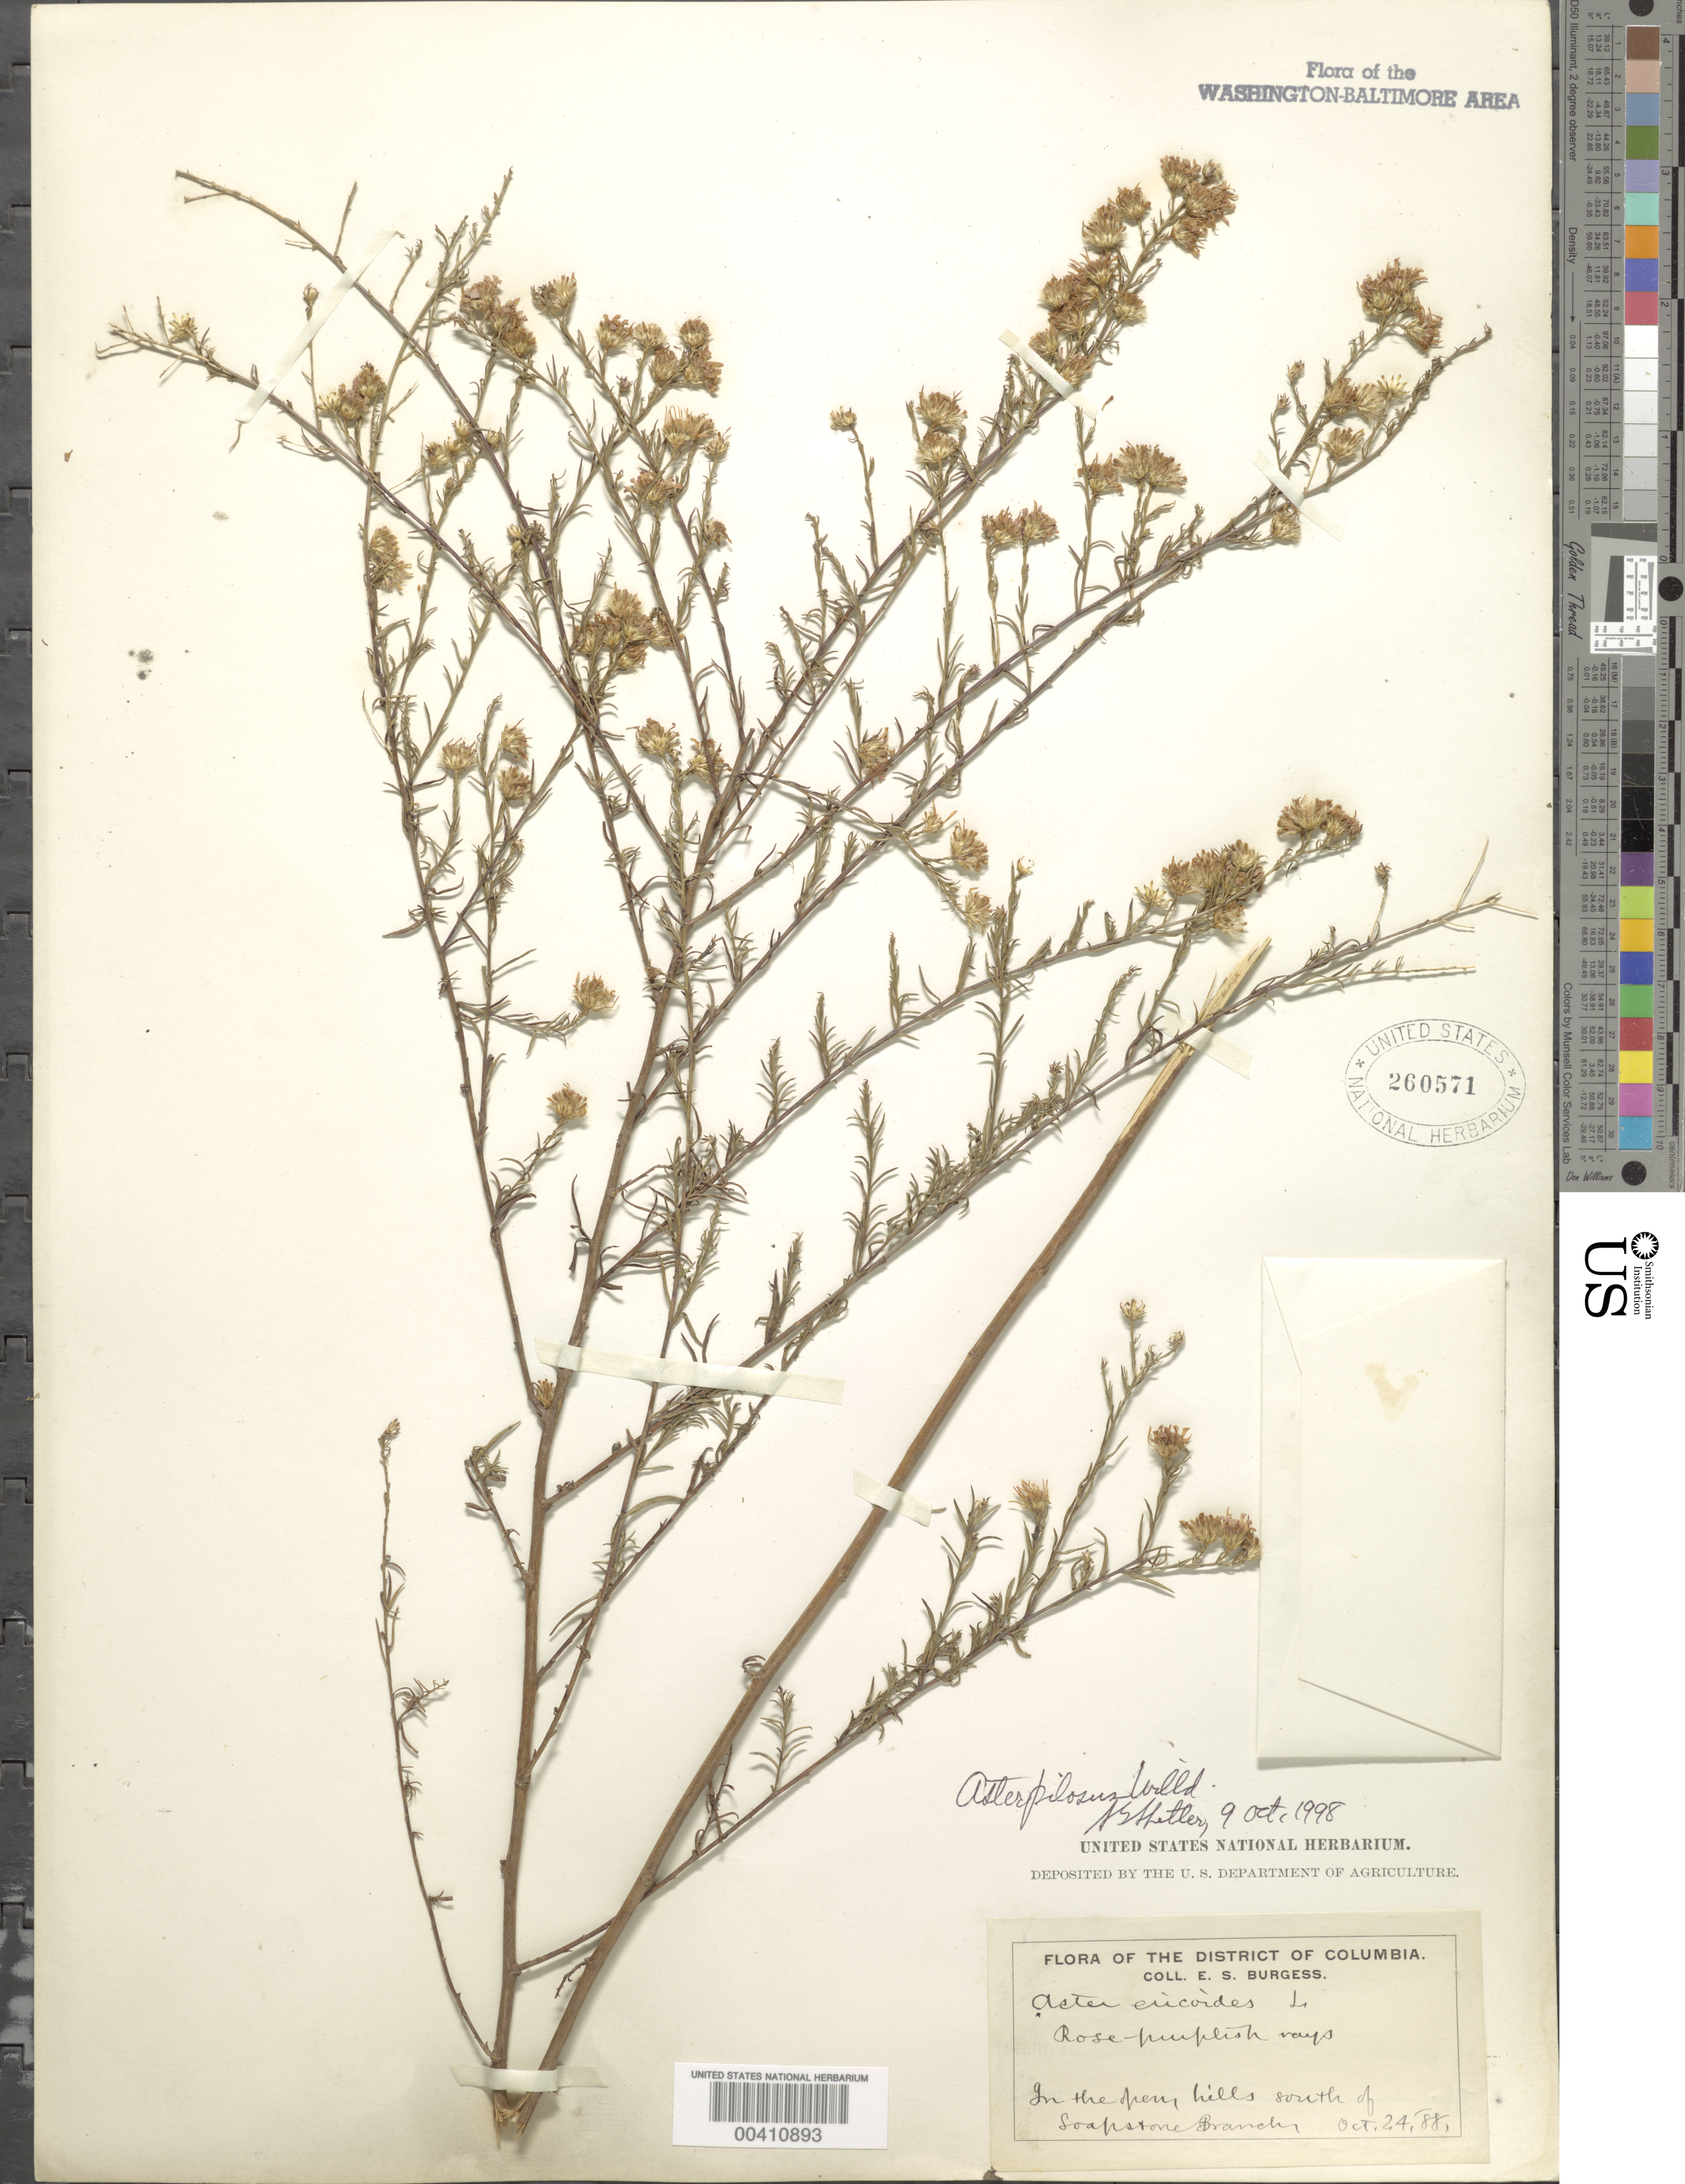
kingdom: Plantae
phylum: Tracheophyta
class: Magnoliopsida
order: Asterales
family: Asteraceae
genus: Symphyotrichum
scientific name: Symphyotrichum pilosum var. pringlei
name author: (A. Gray) G.L. Nesom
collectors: E. Burgess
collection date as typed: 24 Oct 1888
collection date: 1888-10-24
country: United States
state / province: District of Columbia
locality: South of Soapstone Branch Rock Creek Park & vicinity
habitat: In open hills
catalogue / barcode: US 260571